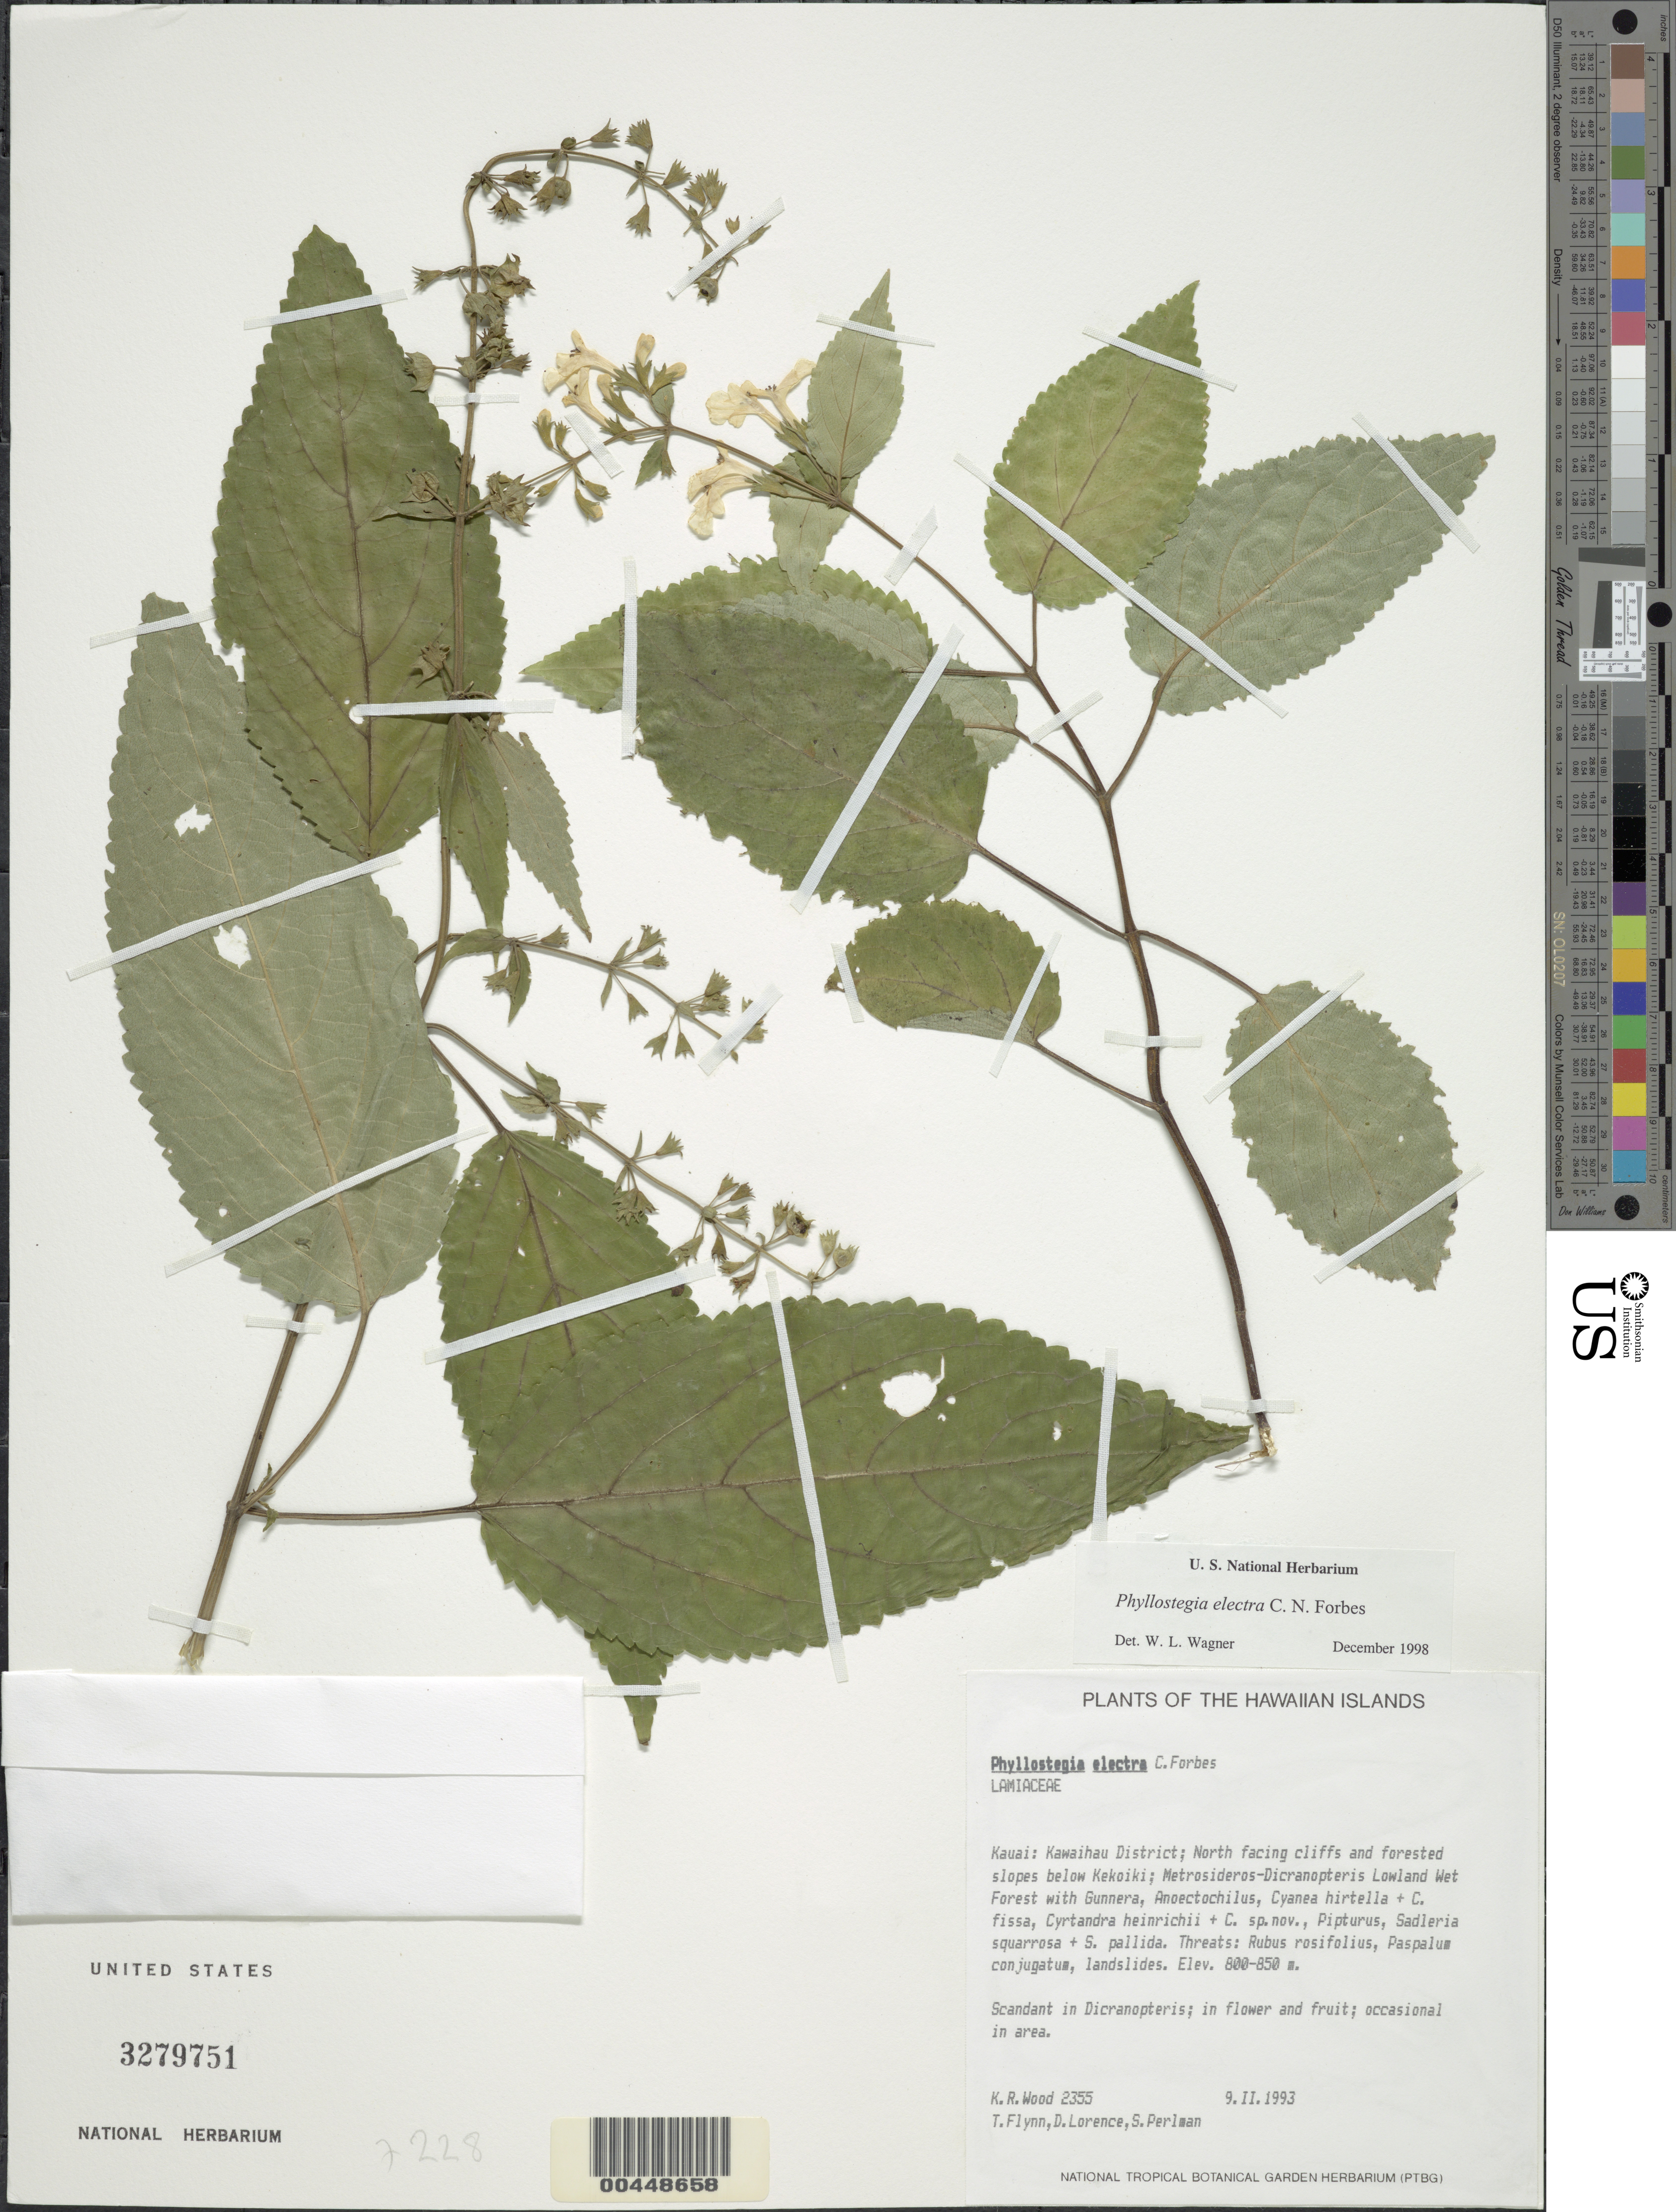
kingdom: Plantae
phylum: Tracheophyta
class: Magnoliopsida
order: Lamiales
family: Lamiaceae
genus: Phyllostegia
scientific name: Phyllostegia electra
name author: C.N. Forbes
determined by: Wagner, W. L., (BOT), Smithsonian Institution - National Museum of Natural History (UNITED STATES)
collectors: K. R. Wood, T. W. Flynn, D. Lorence & S. P. Perlman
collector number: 2355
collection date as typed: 9 Feb 1993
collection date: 1993-02-09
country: United States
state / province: Hawaii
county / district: Kauai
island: Kaua'i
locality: Kawaihau Dist., N facing cliffs and slopes below Kekoiki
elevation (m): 800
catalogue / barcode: US 3279751